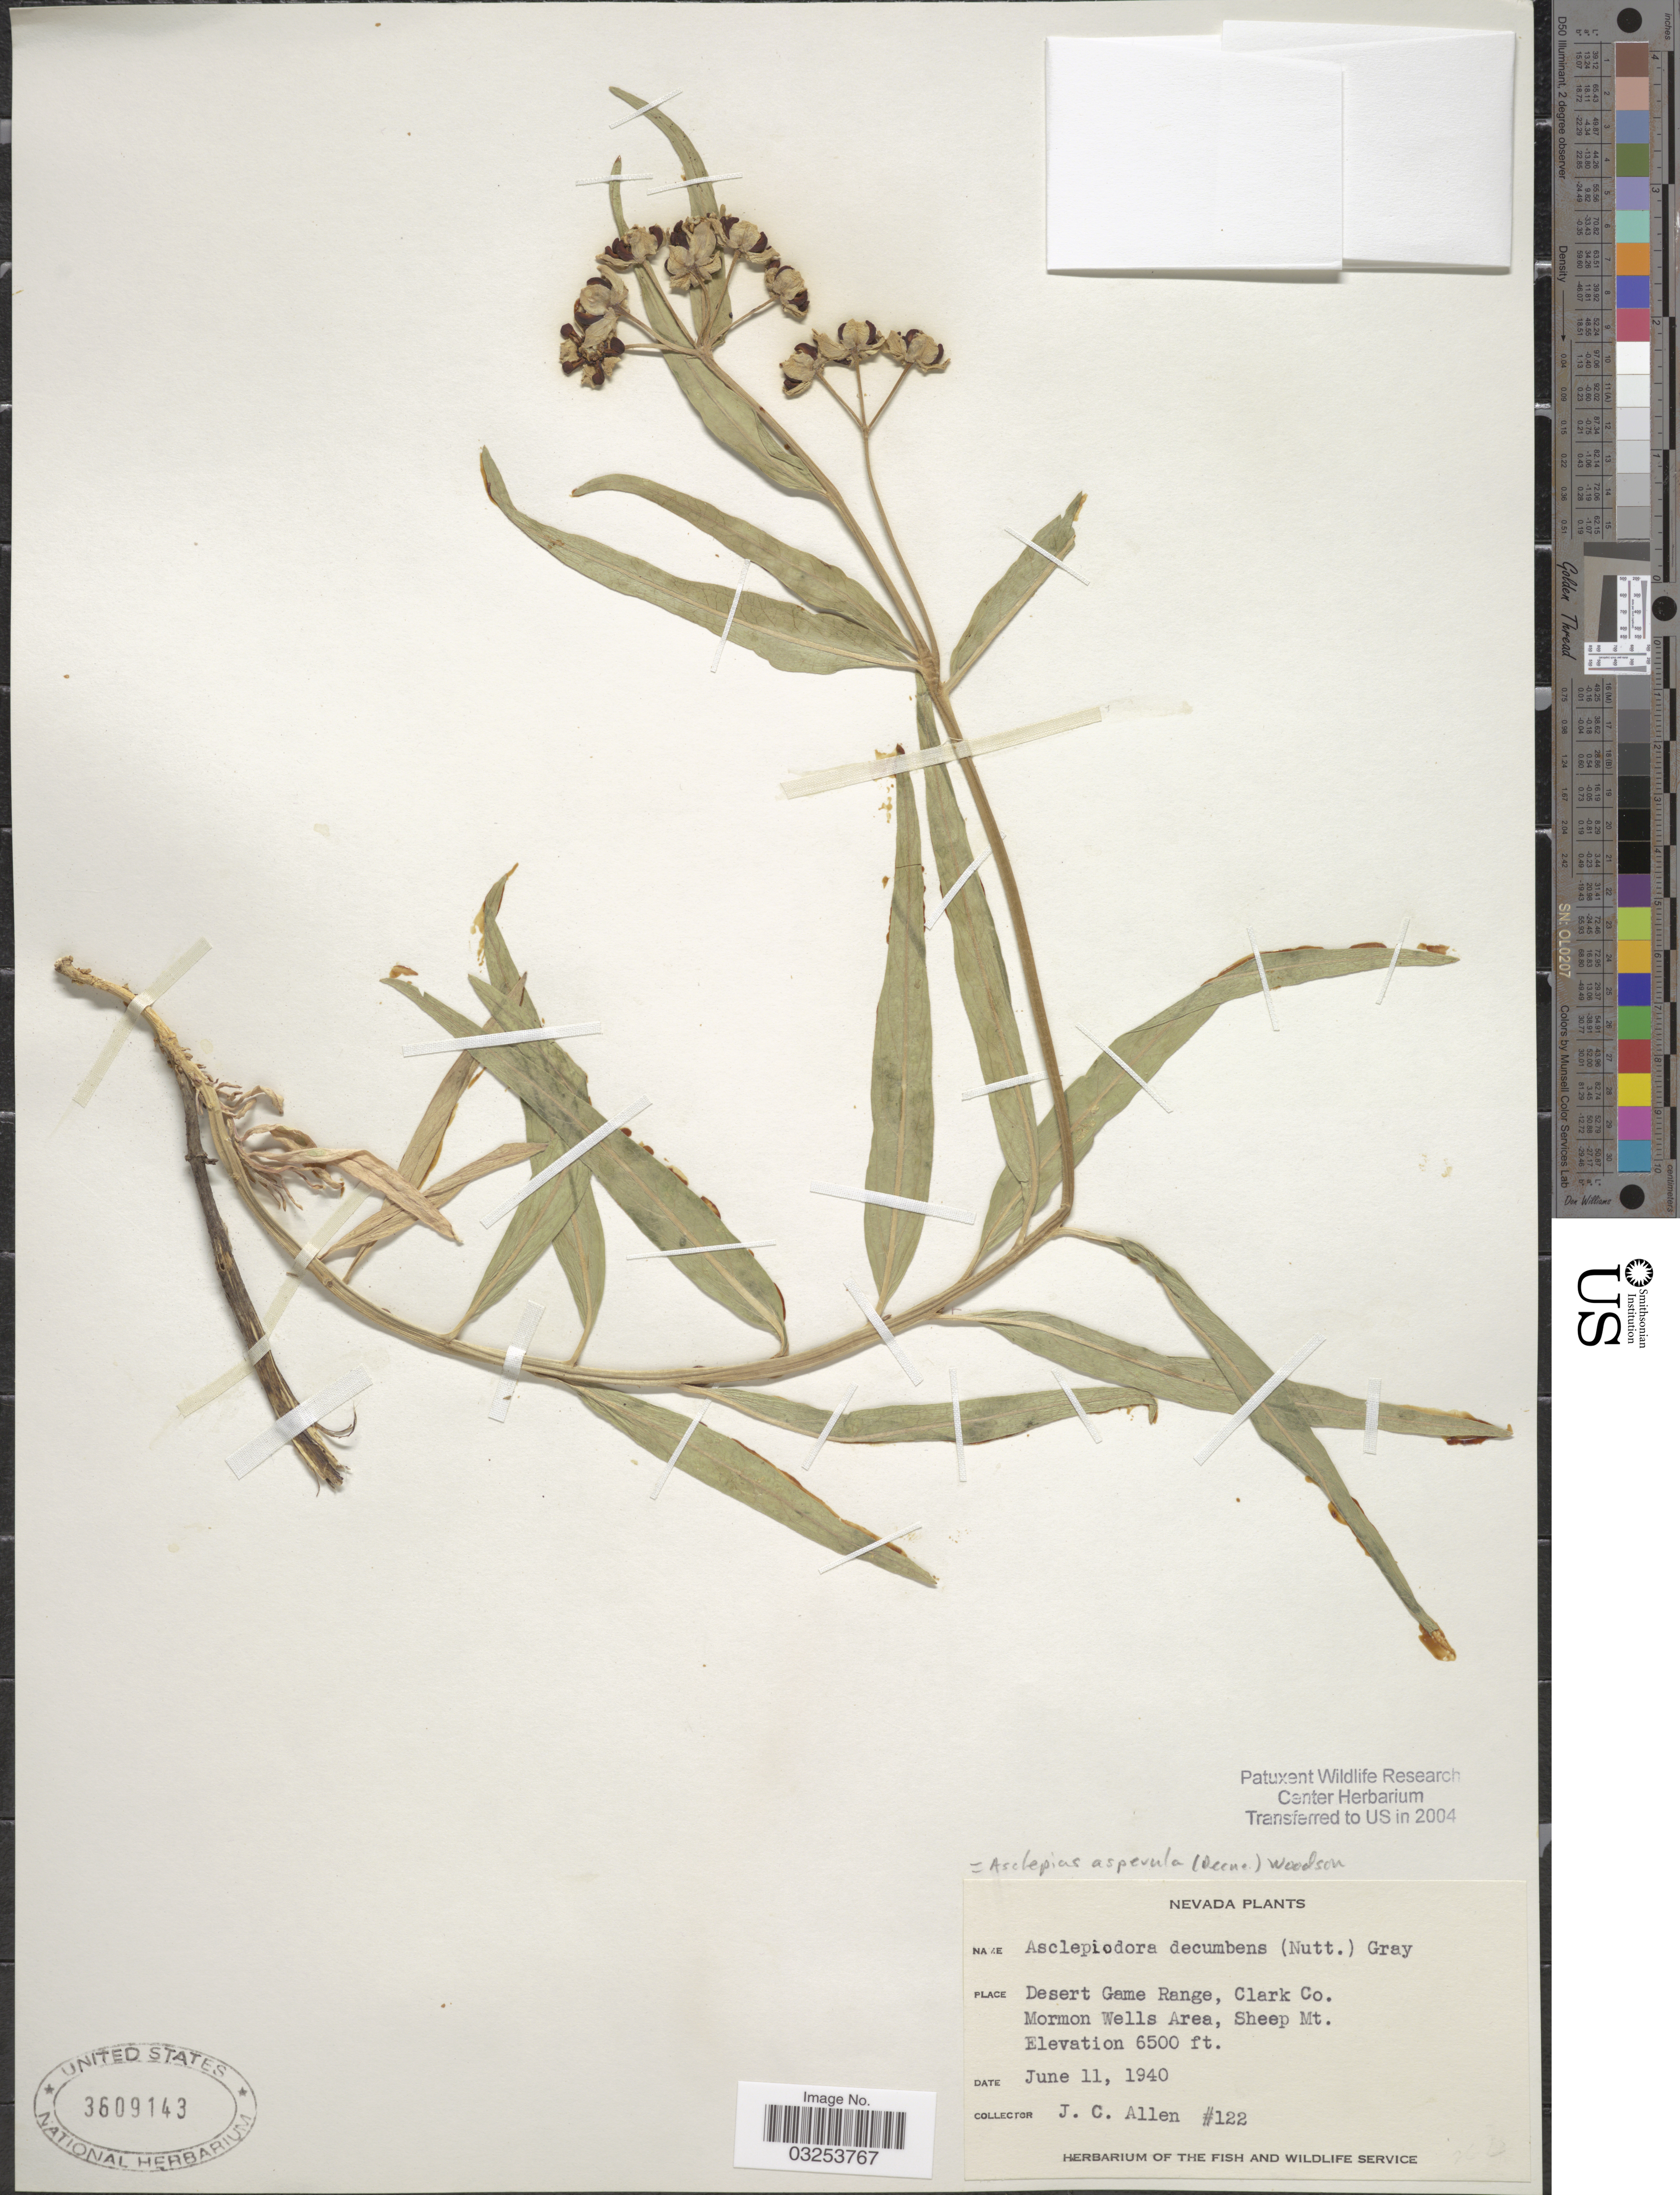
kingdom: Plantae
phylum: Tracheophyta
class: Magnoliopsida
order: Gentianales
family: Apocynaceae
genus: Asclepias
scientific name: Asclepias asperula subsp. asperula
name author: (Decne.) Woodson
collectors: J. C. Allen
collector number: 122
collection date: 1940-06-11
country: United States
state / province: Nevada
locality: Desert Game Range, Clark Co. Mormon Wells Area, Sheep Mt.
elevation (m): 1981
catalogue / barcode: US 3609143